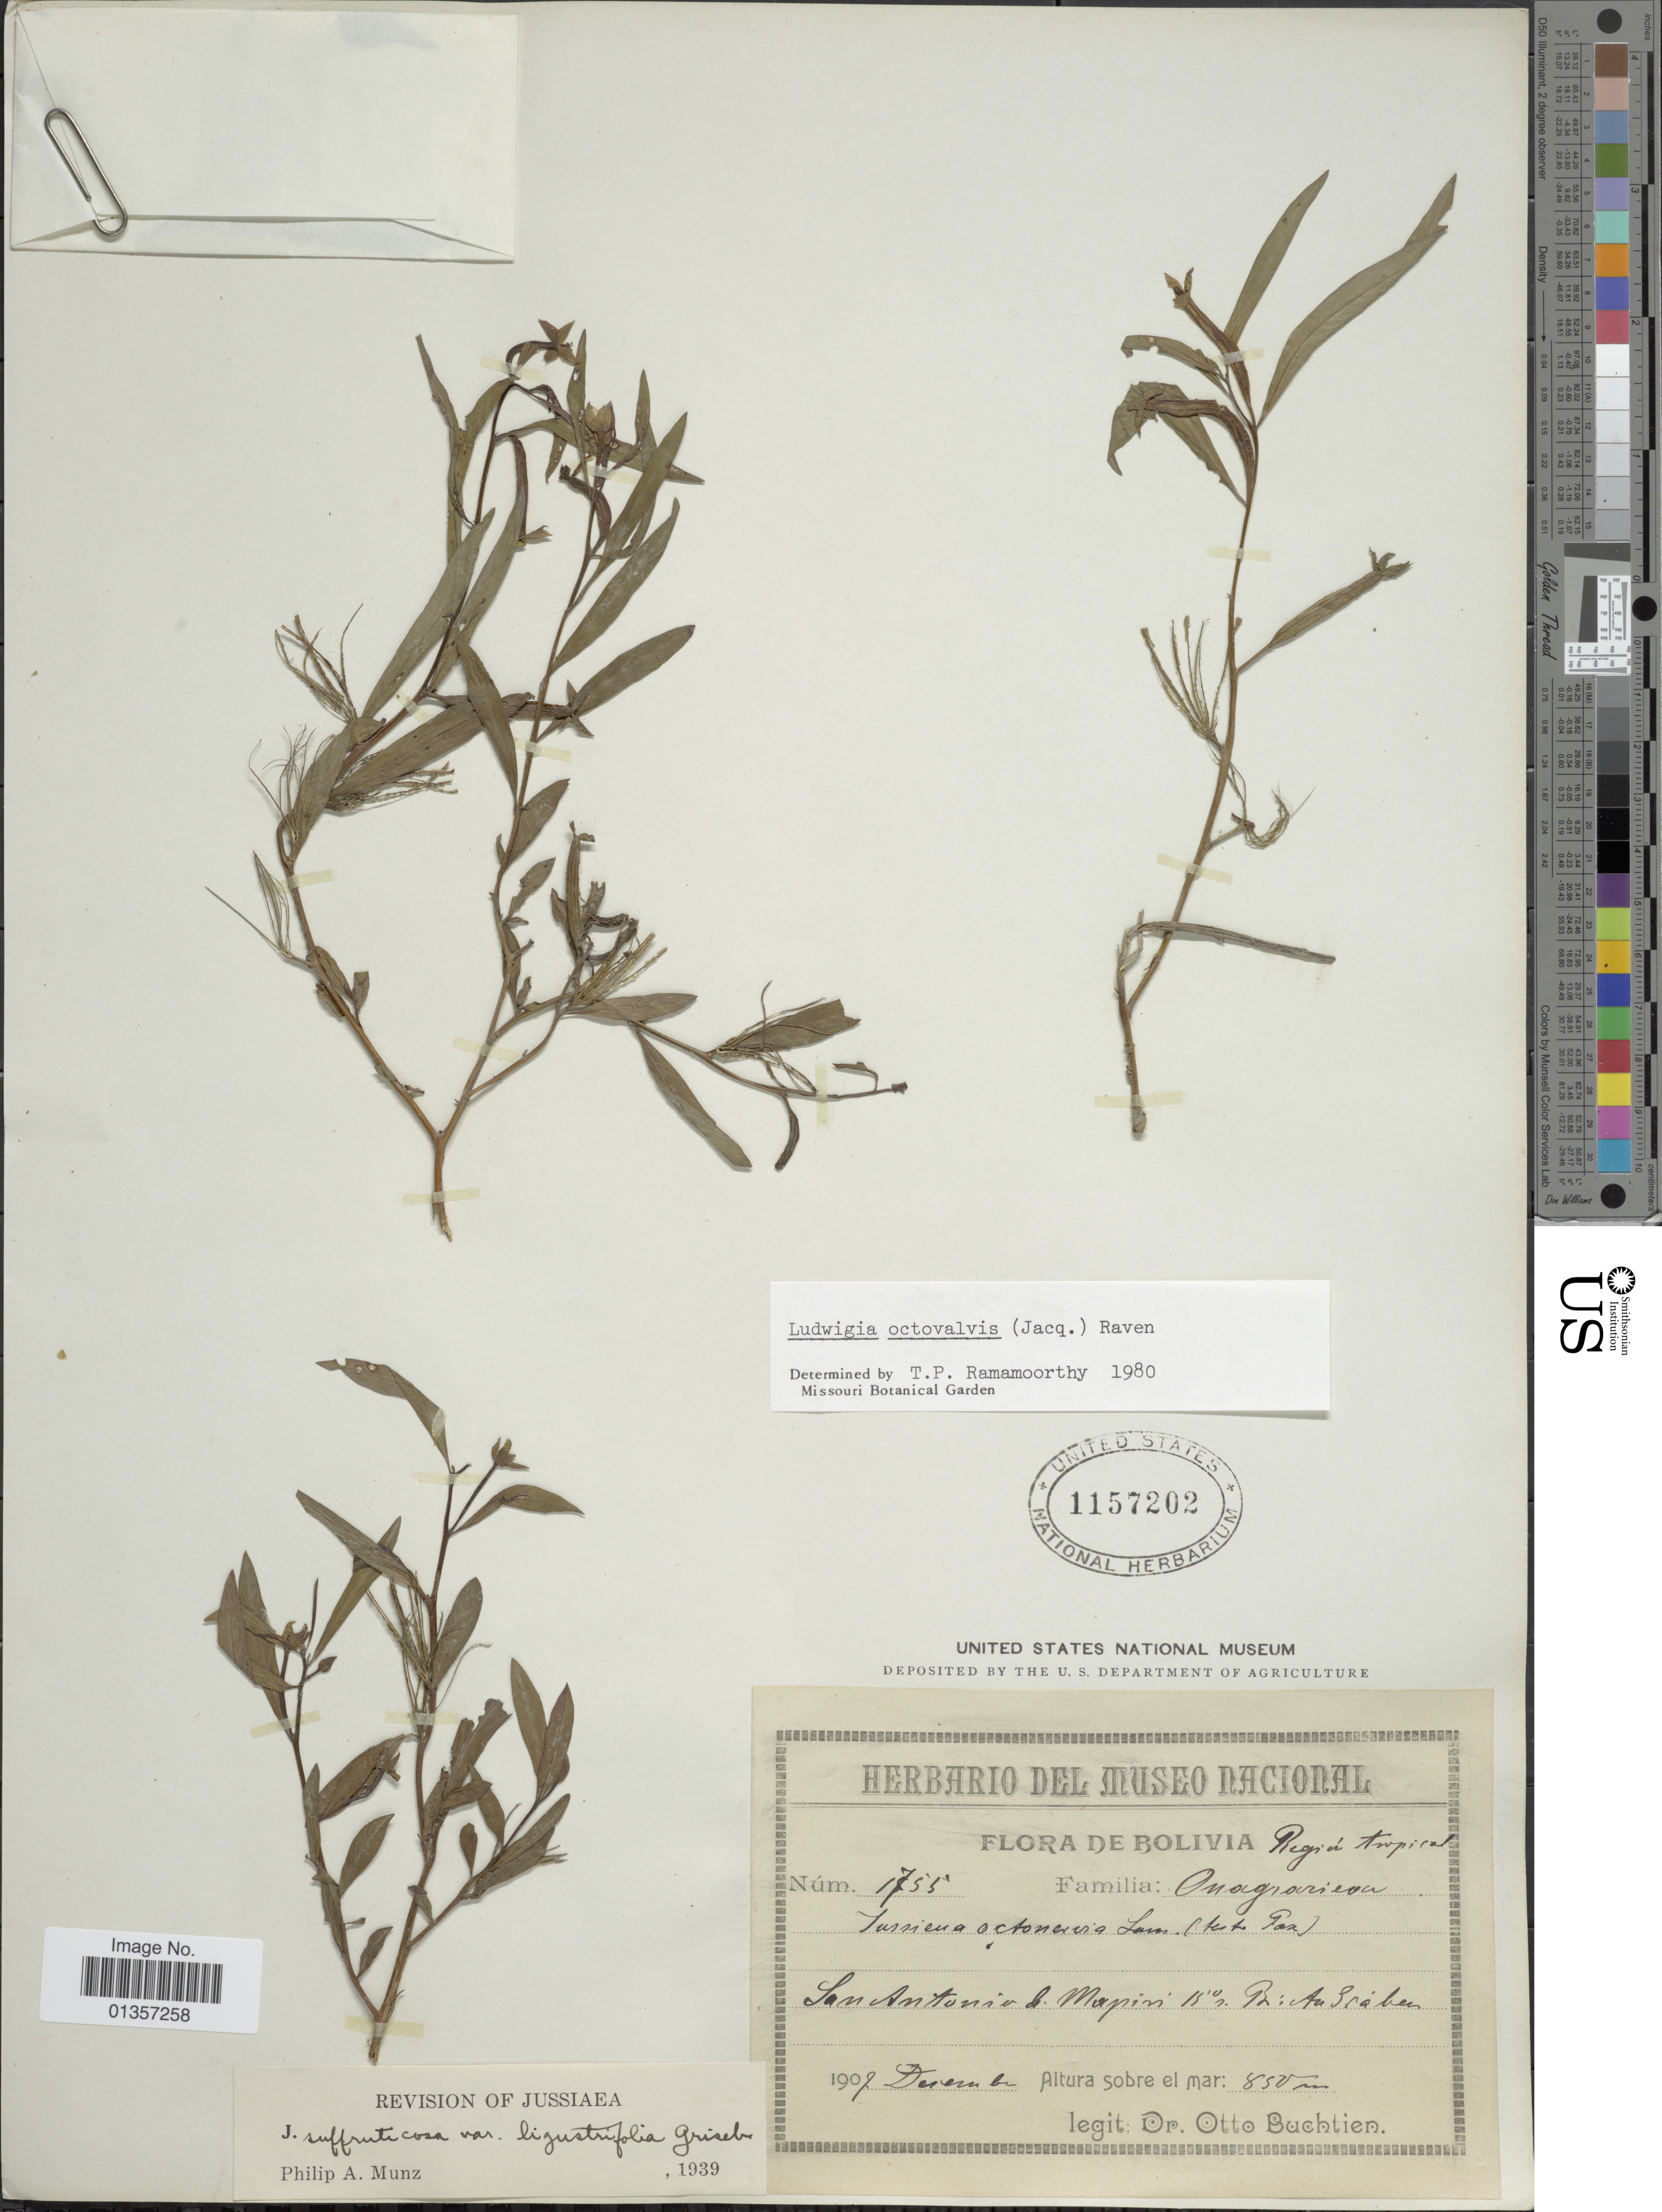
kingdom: Plantae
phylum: Tracheophyta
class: Magnoliopsida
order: Myrtales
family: Onagraceae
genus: Ludwigia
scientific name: Ludwigia octovalvis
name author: (Jacq.) P.H. Raven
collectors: O. Buchtien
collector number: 1755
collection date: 1907-12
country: Bolivia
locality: San Antonio d. Mapin 15° n. Br: A, Sraben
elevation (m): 850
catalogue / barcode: US 1157202